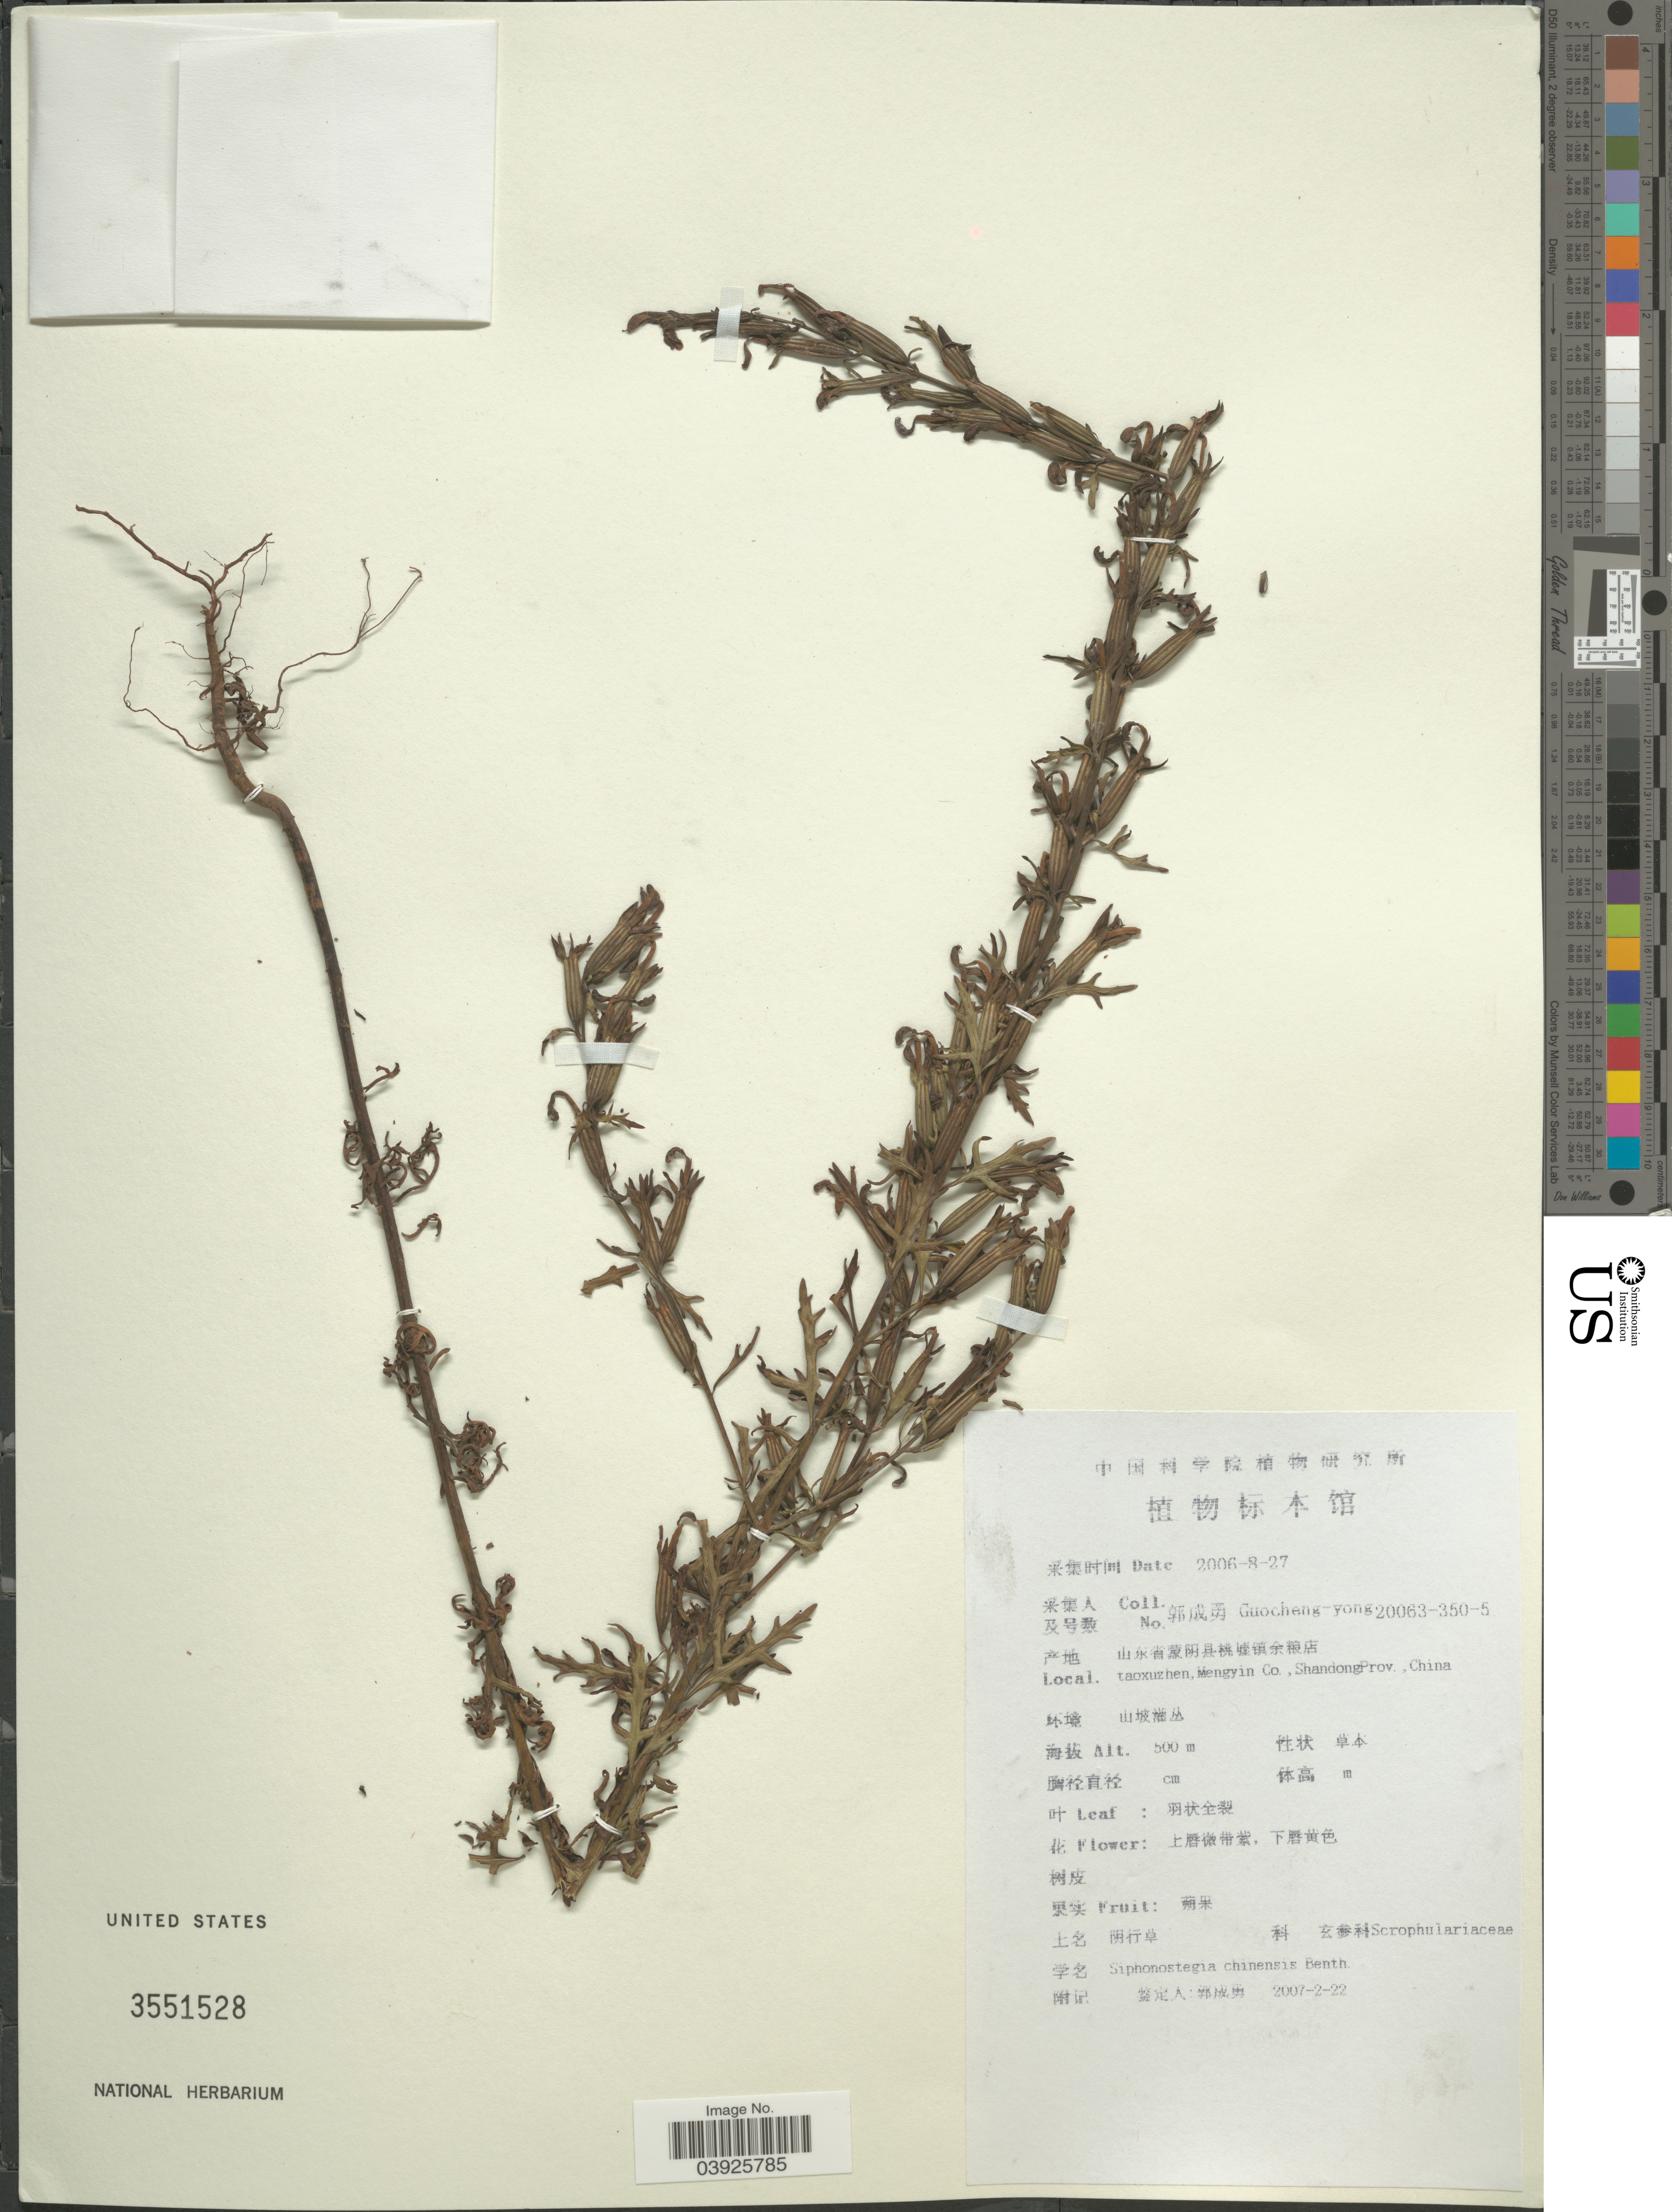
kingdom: Plantae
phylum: Tracheophyta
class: Magnoliopsida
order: Lamiales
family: Orobanchaceae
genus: Siphonostegia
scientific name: Siphonostegia chinensis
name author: Benth.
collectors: Guo cheng-yong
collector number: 20063-350-5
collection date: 2006-08-27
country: China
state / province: Shandong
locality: Taoxuzhen, Mengyin Co.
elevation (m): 500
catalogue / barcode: US 3551528